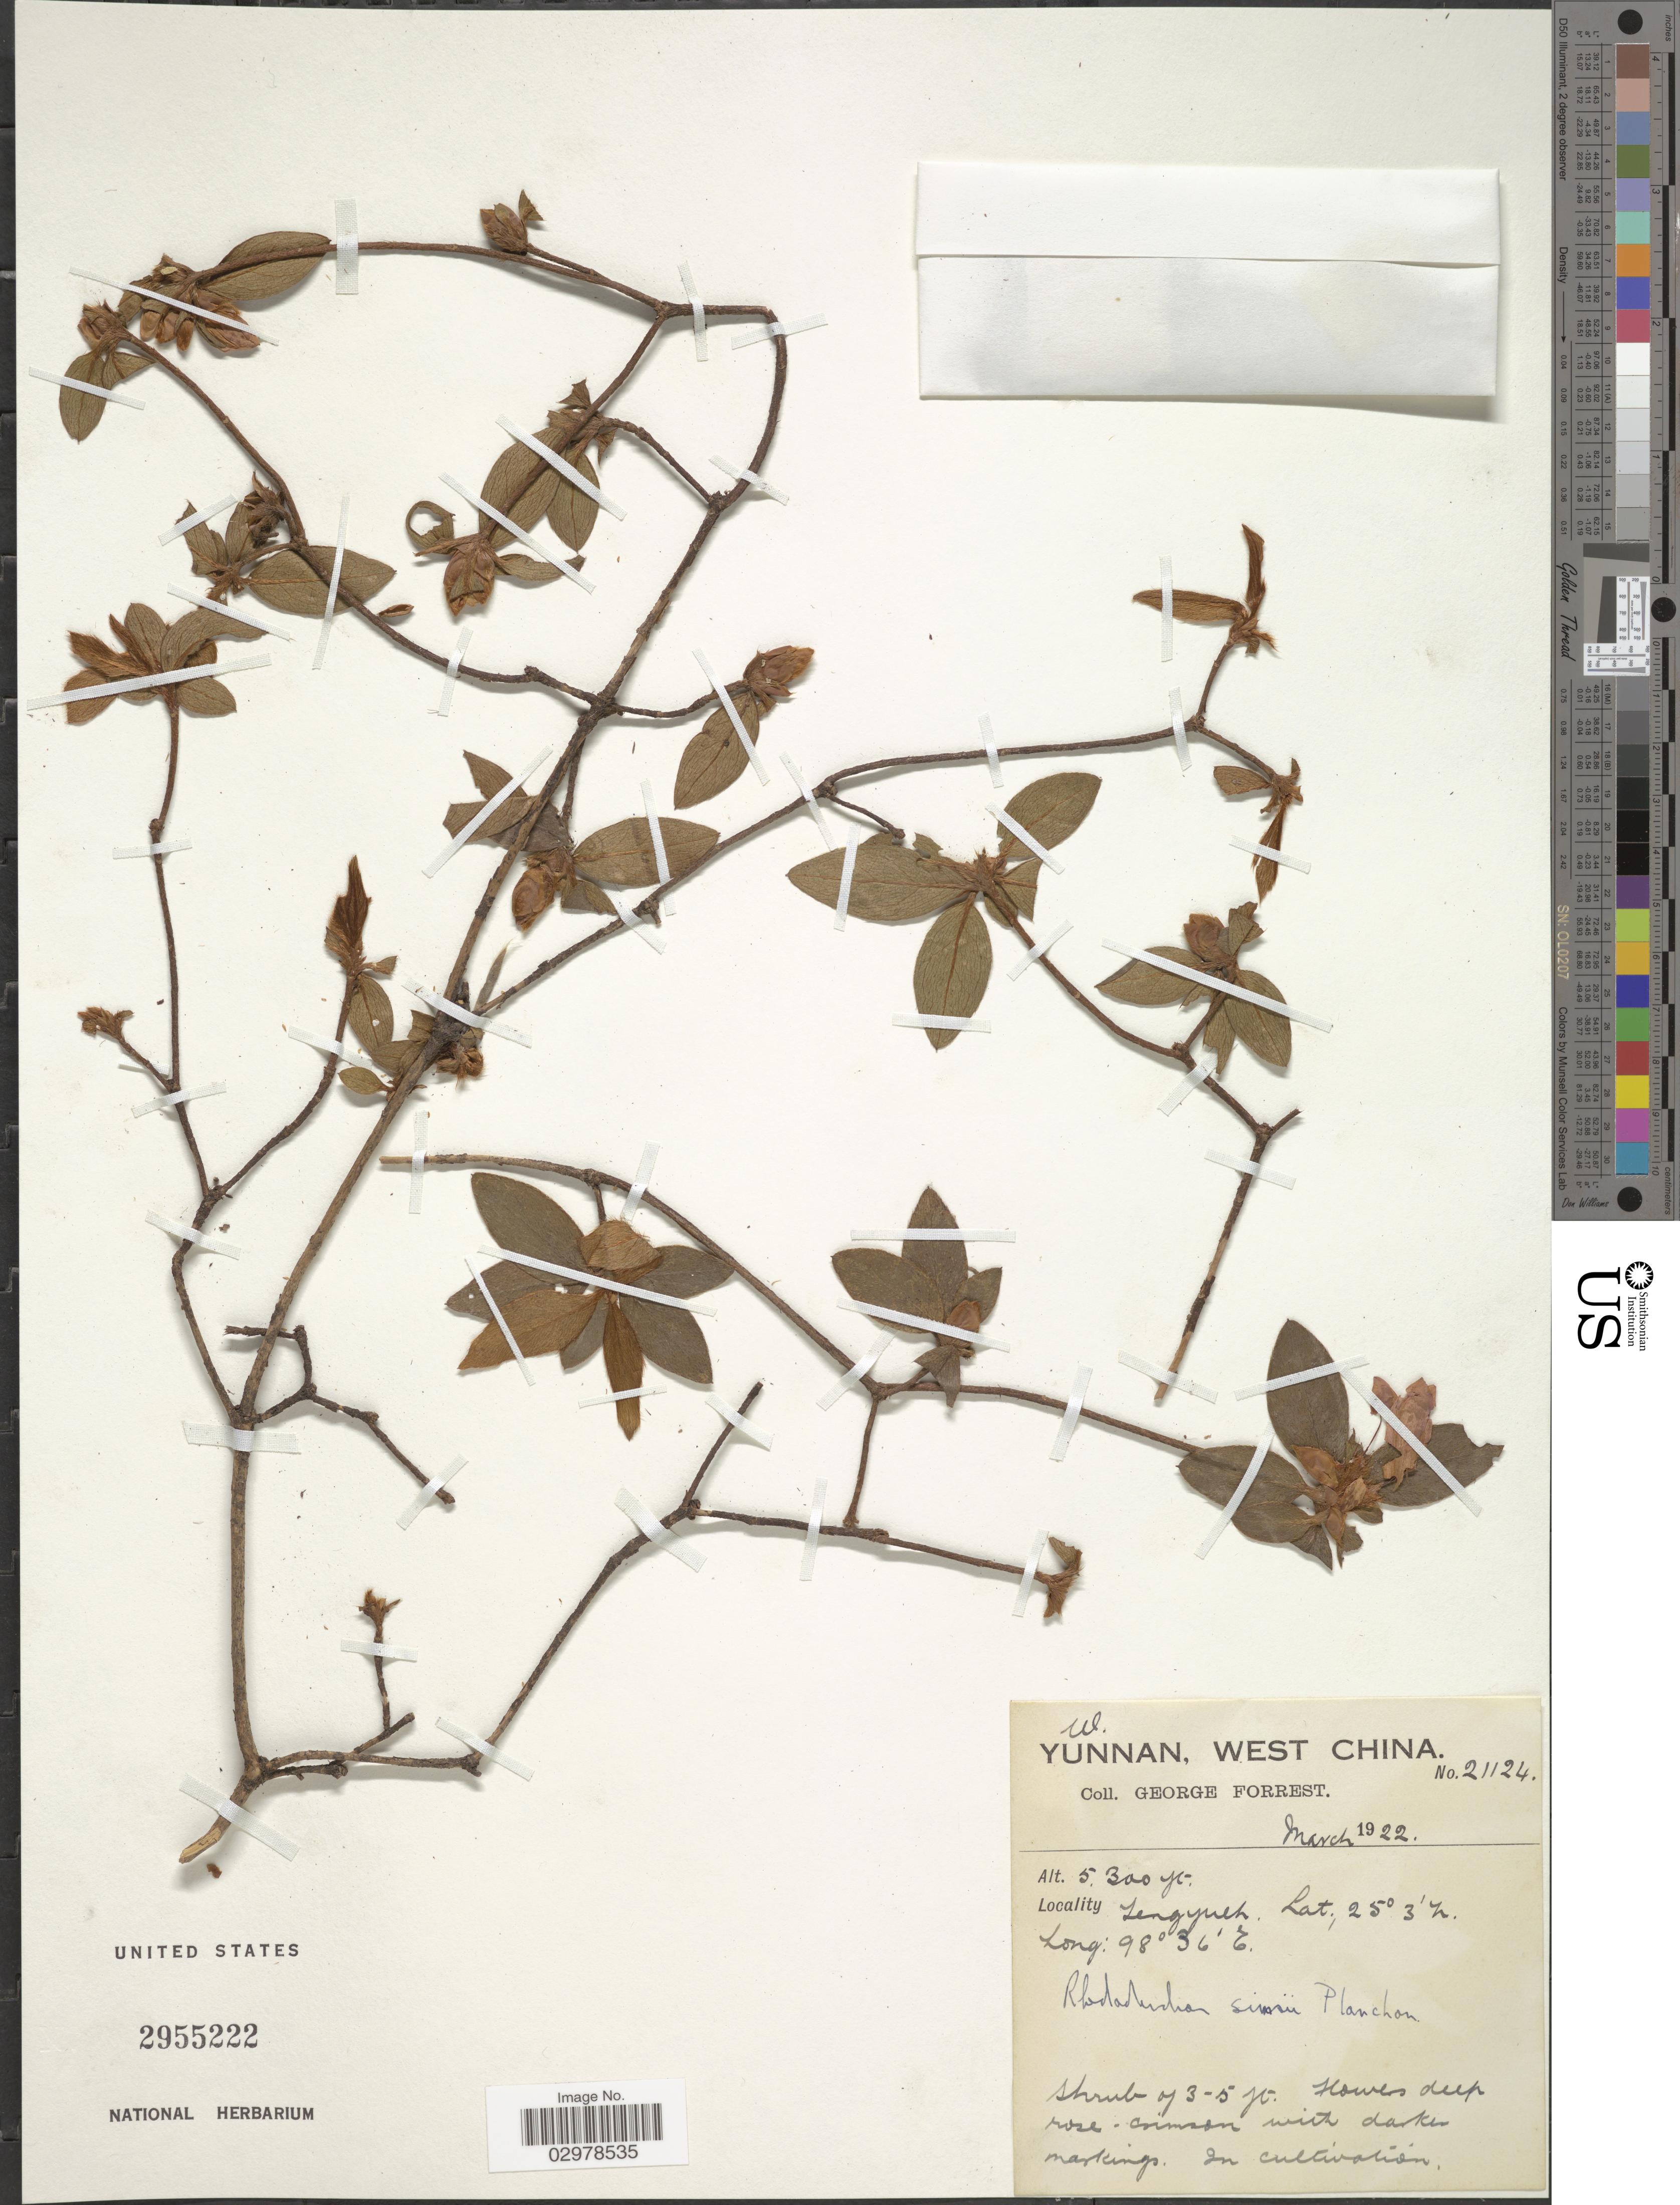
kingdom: Plantae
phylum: Tracheophyta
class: Magnoliopsida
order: Ericales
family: Ericaceae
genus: Rhododendron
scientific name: Rhododendron simsii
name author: Planch.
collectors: G. Forrest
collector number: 21124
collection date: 1922-03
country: China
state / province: Yunnan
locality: W. Yunnan, West China. Tengyueh.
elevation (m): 1615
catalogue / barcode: US 2955222